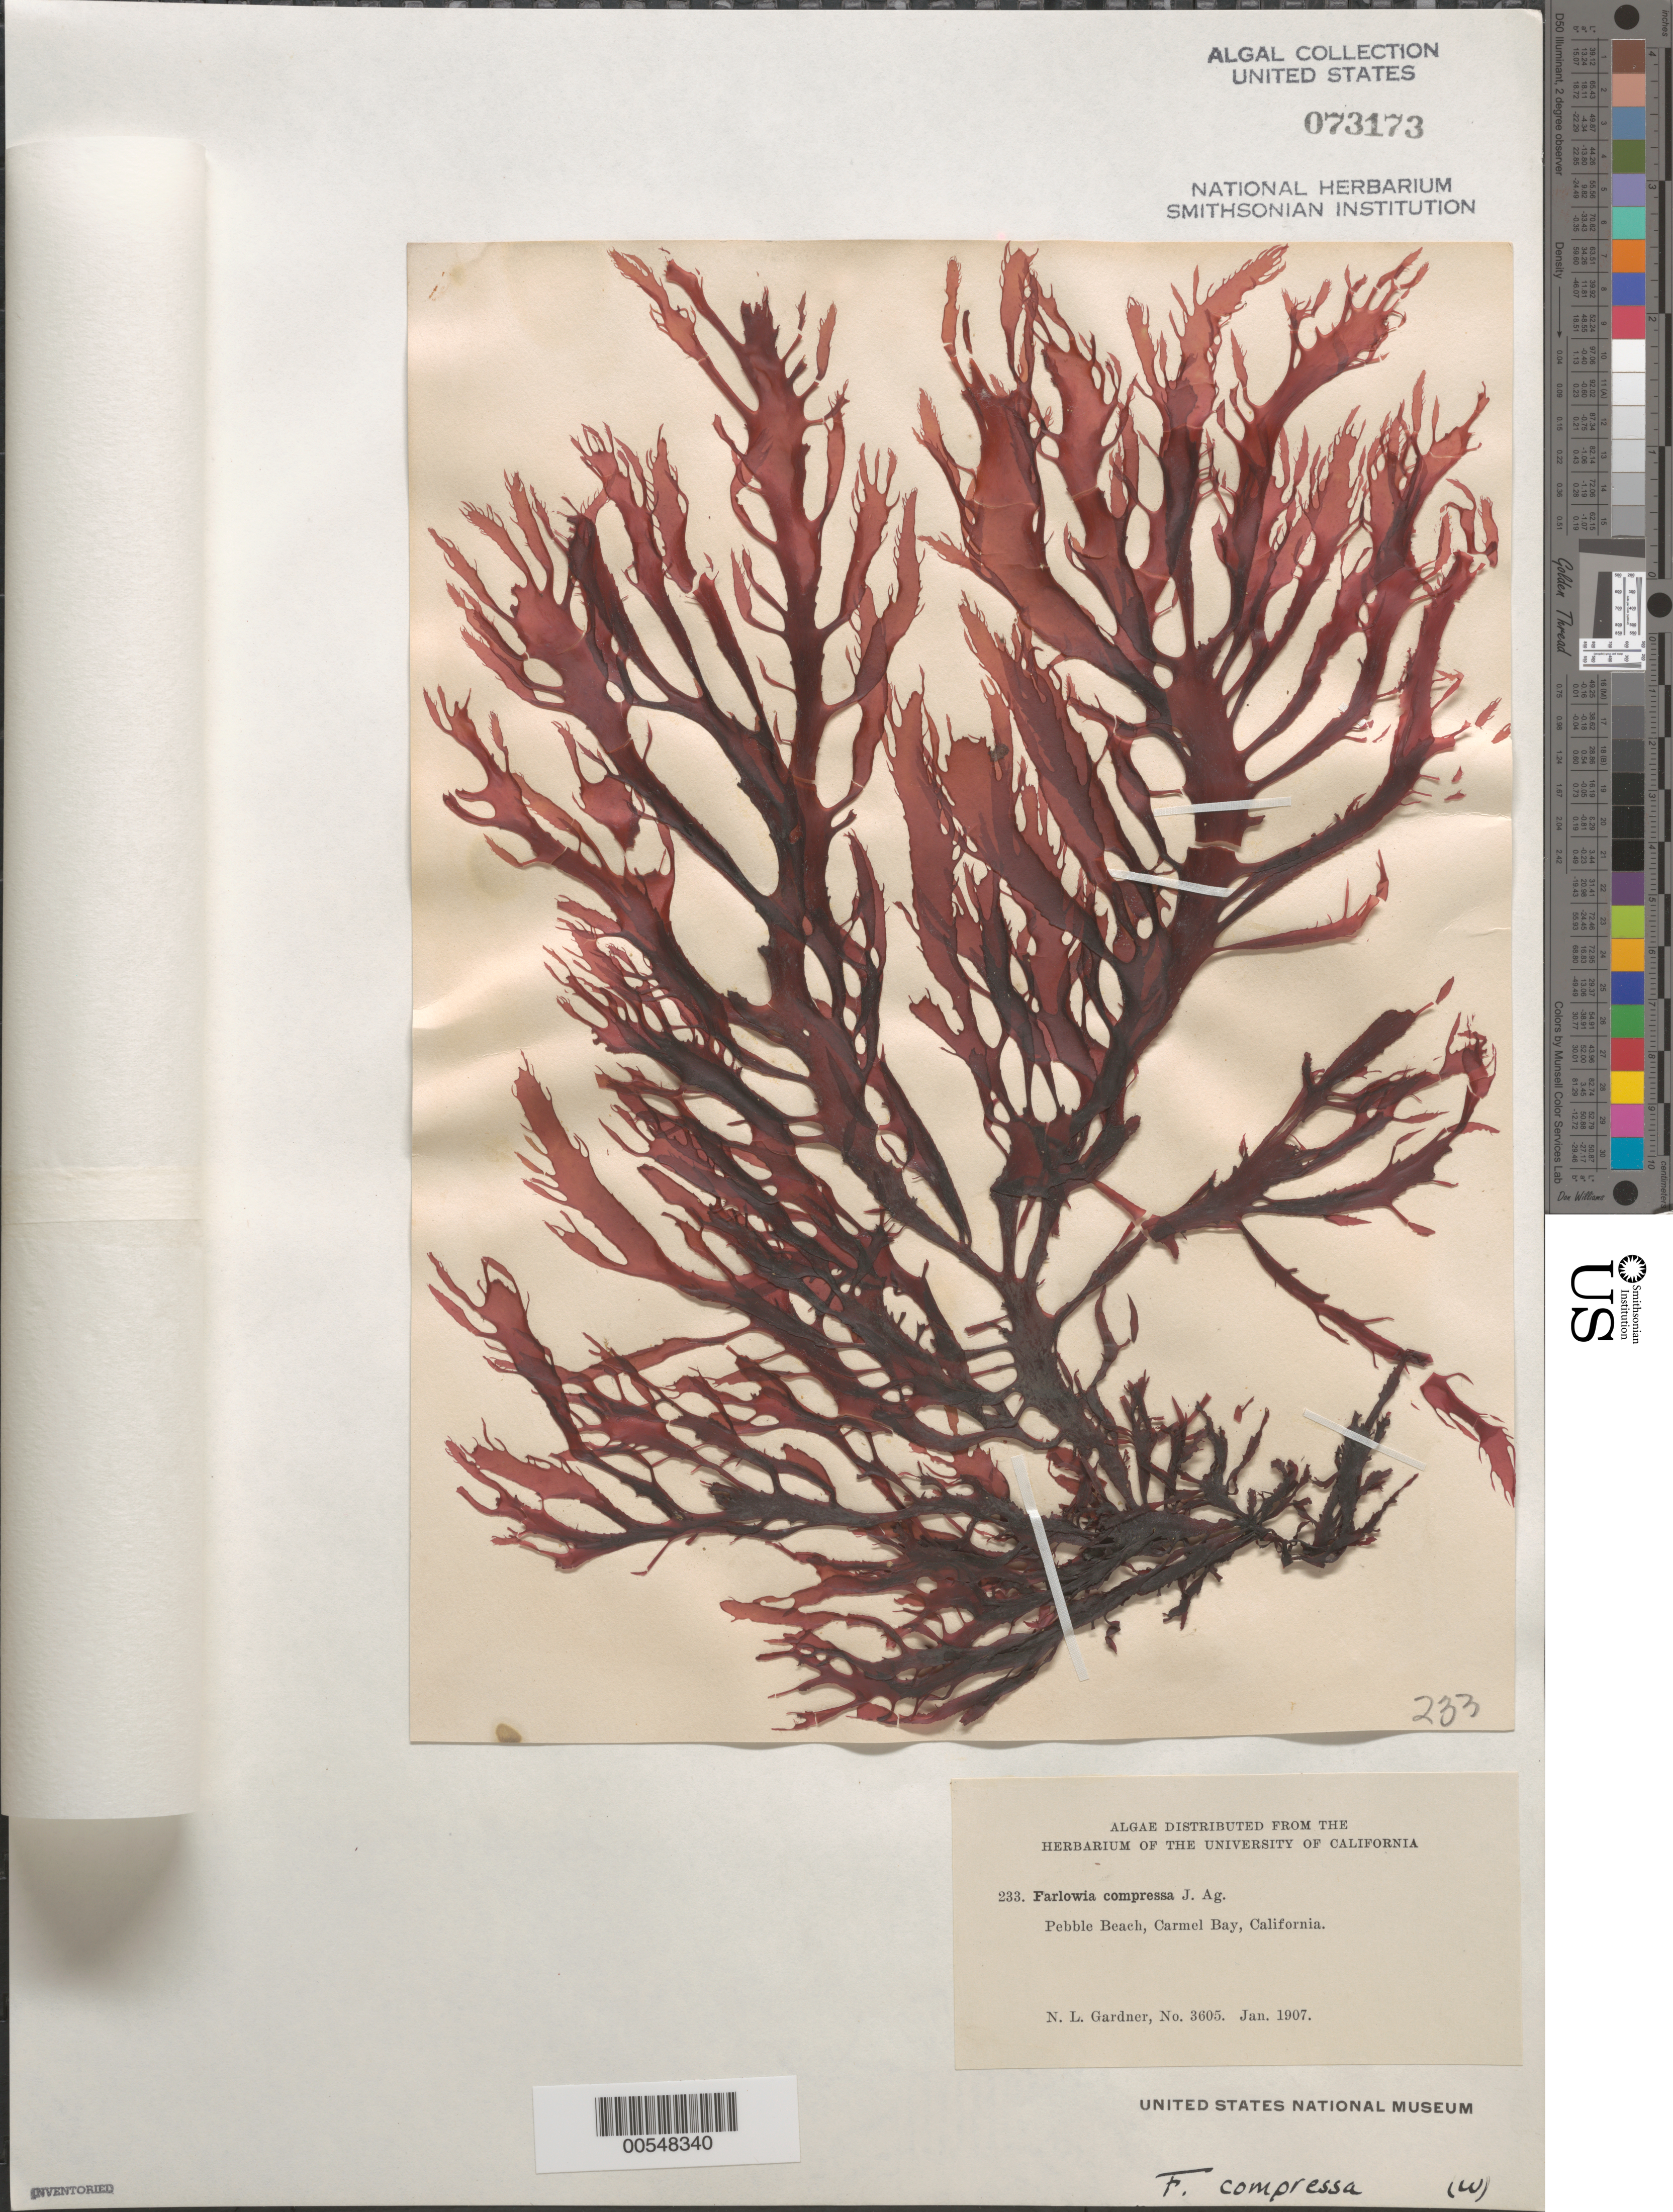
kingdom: Plantae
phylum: Rhodophyta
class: Florideophyceae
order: Gigartinales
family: Dumontiaceae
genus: Farlowia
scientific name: Farlowia compressa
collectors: N. Gardner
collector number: NLG 3605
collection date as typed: Jan 1907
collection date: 1907-01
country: United States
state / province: California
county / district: Monterey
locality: Pebble Beach, Carmel Bay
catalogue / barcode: US 73173